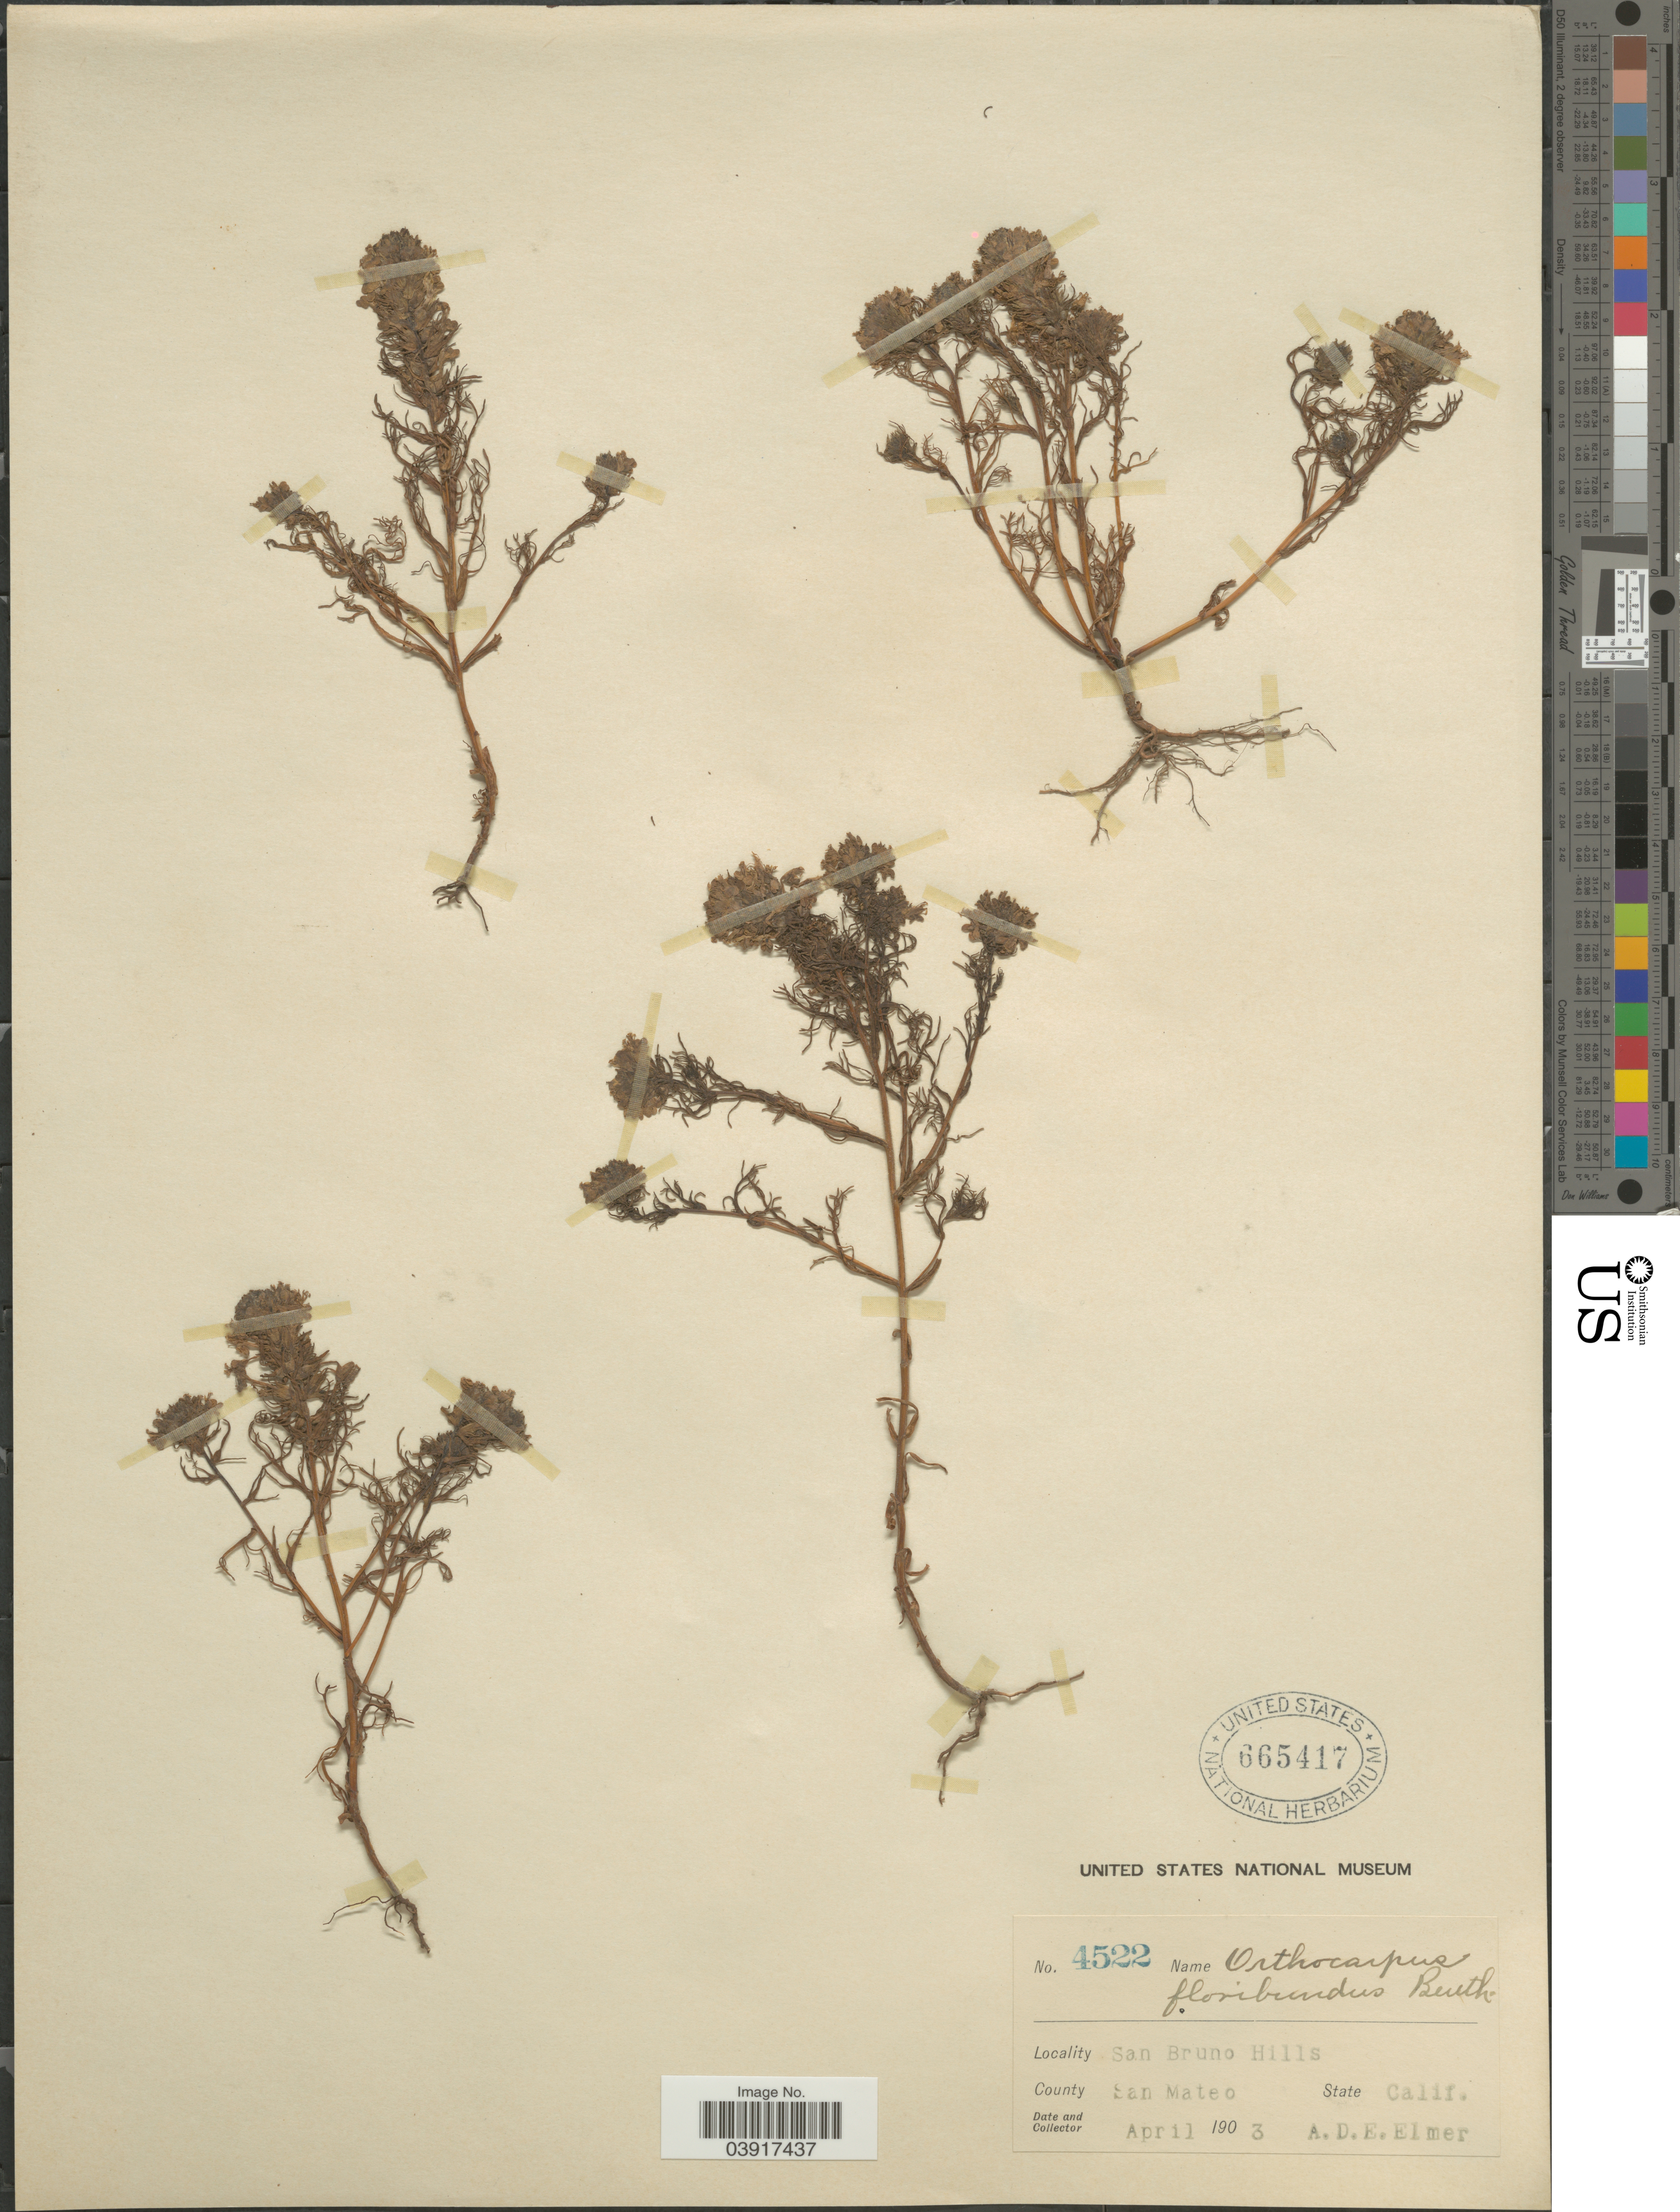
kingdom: Plantae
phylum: Tracheophyta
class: Magnoliopsida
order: Lamiales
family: Orobanchaceae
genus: Orthocarpus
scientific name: Orthocarpus floribundus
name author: Benth.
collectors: A. D. E. Elmer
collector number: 4522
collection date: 1903-04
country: United States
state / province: California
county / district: San Mateo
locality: San Bruno Hills. County San Mateo.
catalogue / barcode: US 665417